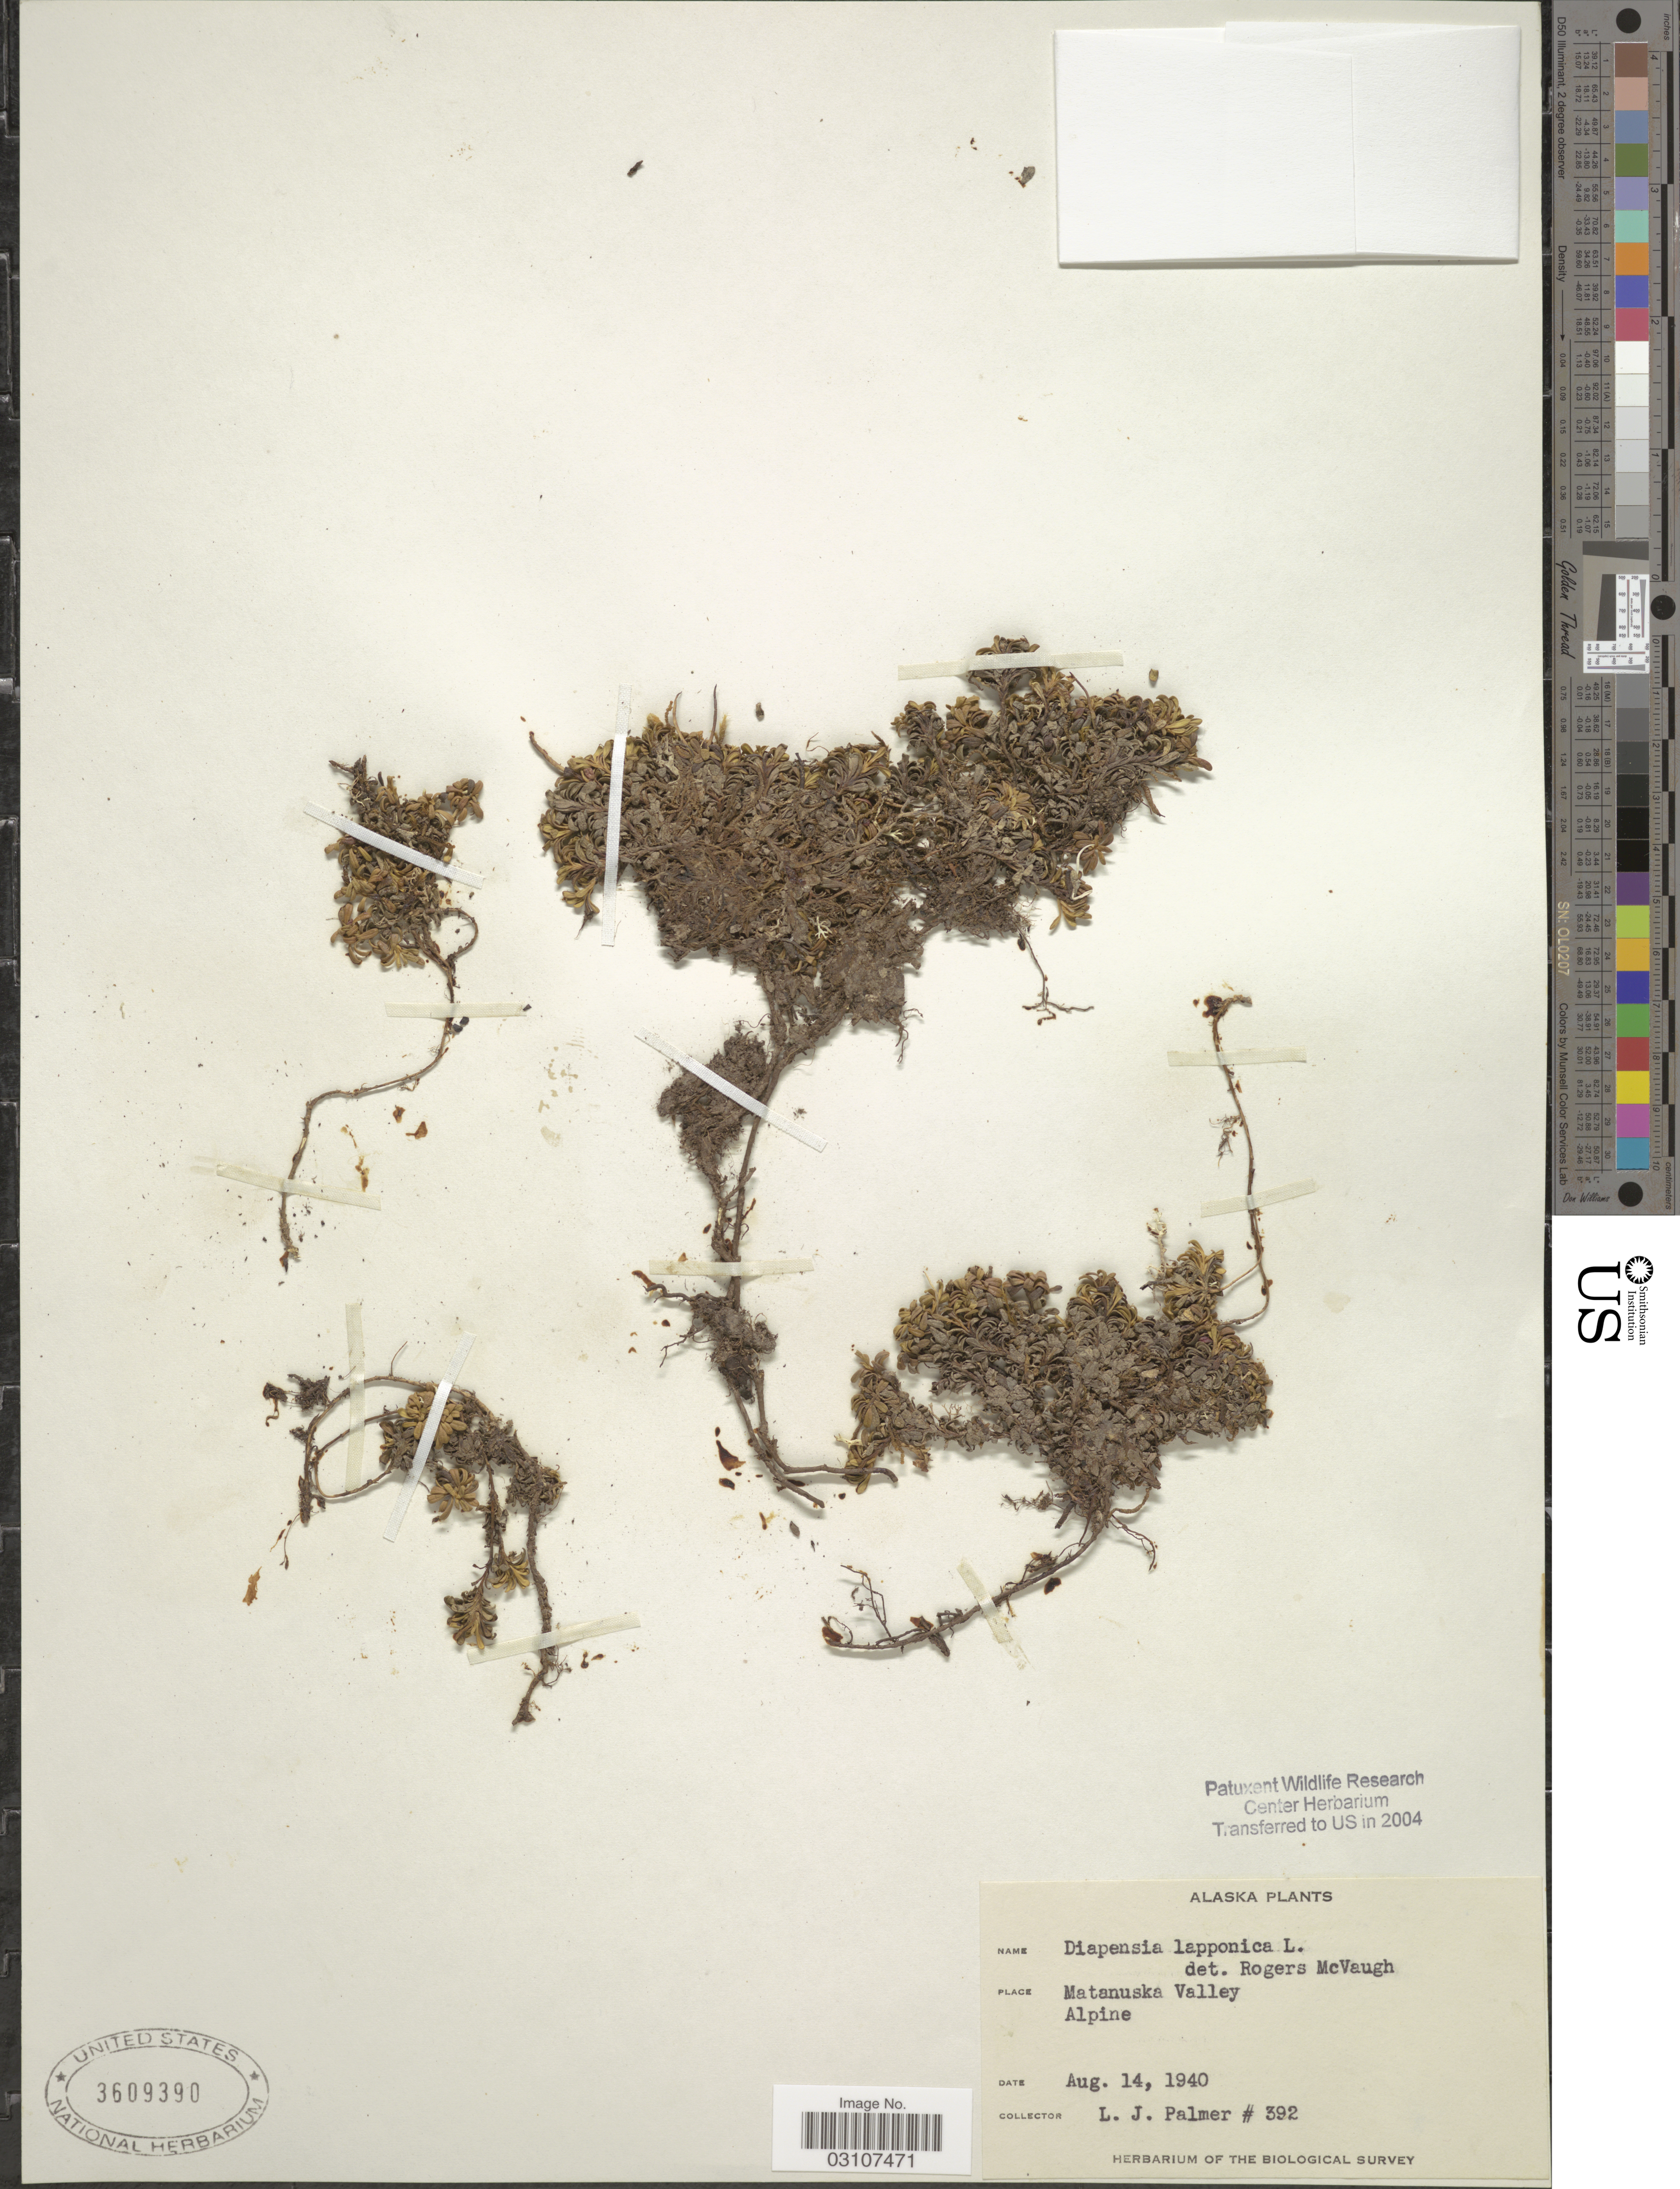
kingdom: Plantae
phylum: Tracheophyta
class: Magnoliopsida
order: Ericales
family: Diapensiaceae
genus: Diapensia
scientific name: Diapensia lapponica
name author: L.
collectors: L. J. Palmer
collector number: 392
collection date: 1940-08-14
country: United States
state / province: Alaska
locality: Matanuska Valley, Alpine.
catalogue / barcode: US 3609390